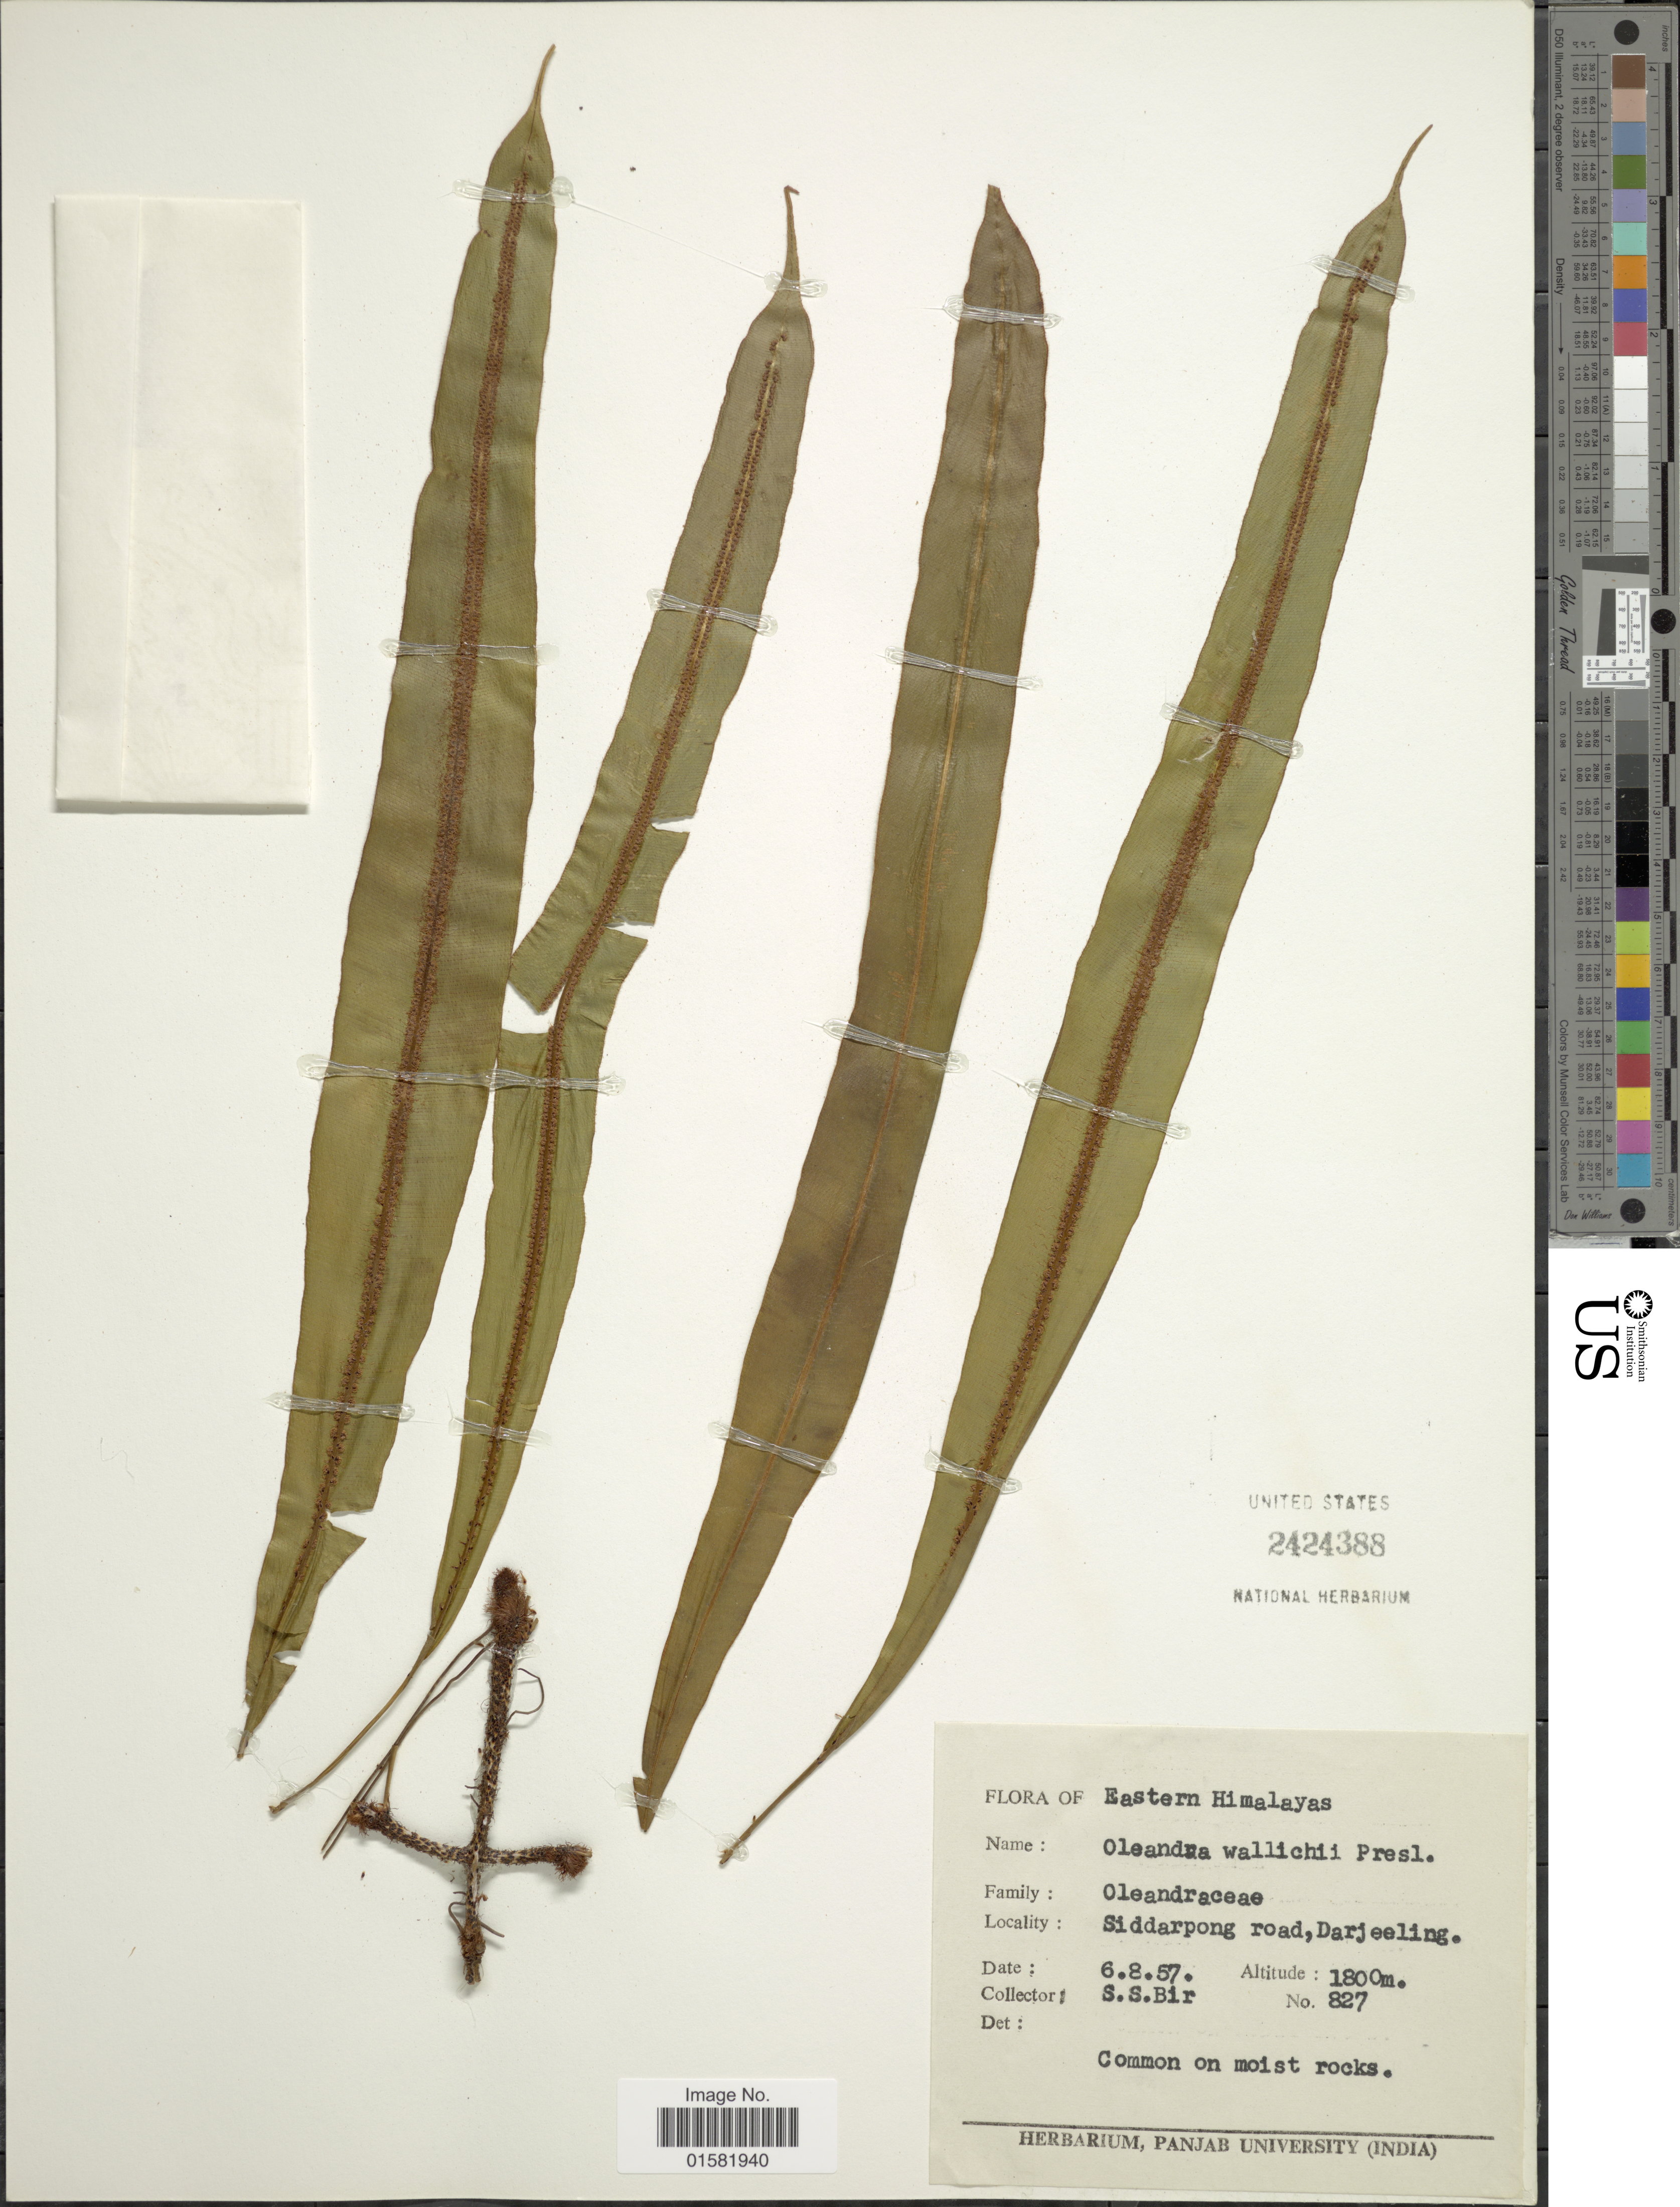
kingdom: Plantae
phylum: Tracheophyta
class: Polypodiopsida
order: Polypodiales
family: Oleandraceae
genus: Oleandra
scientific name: Oleandra wallichii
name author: (Hook.) C. Presl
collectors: S. S. Bir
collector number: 827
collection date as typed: Transcribed d/m/y: 6/8/57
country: India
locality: Eastern Himalayas, Siddarpong road, Darjeeling.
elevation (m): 1800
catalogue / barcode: US 2424388